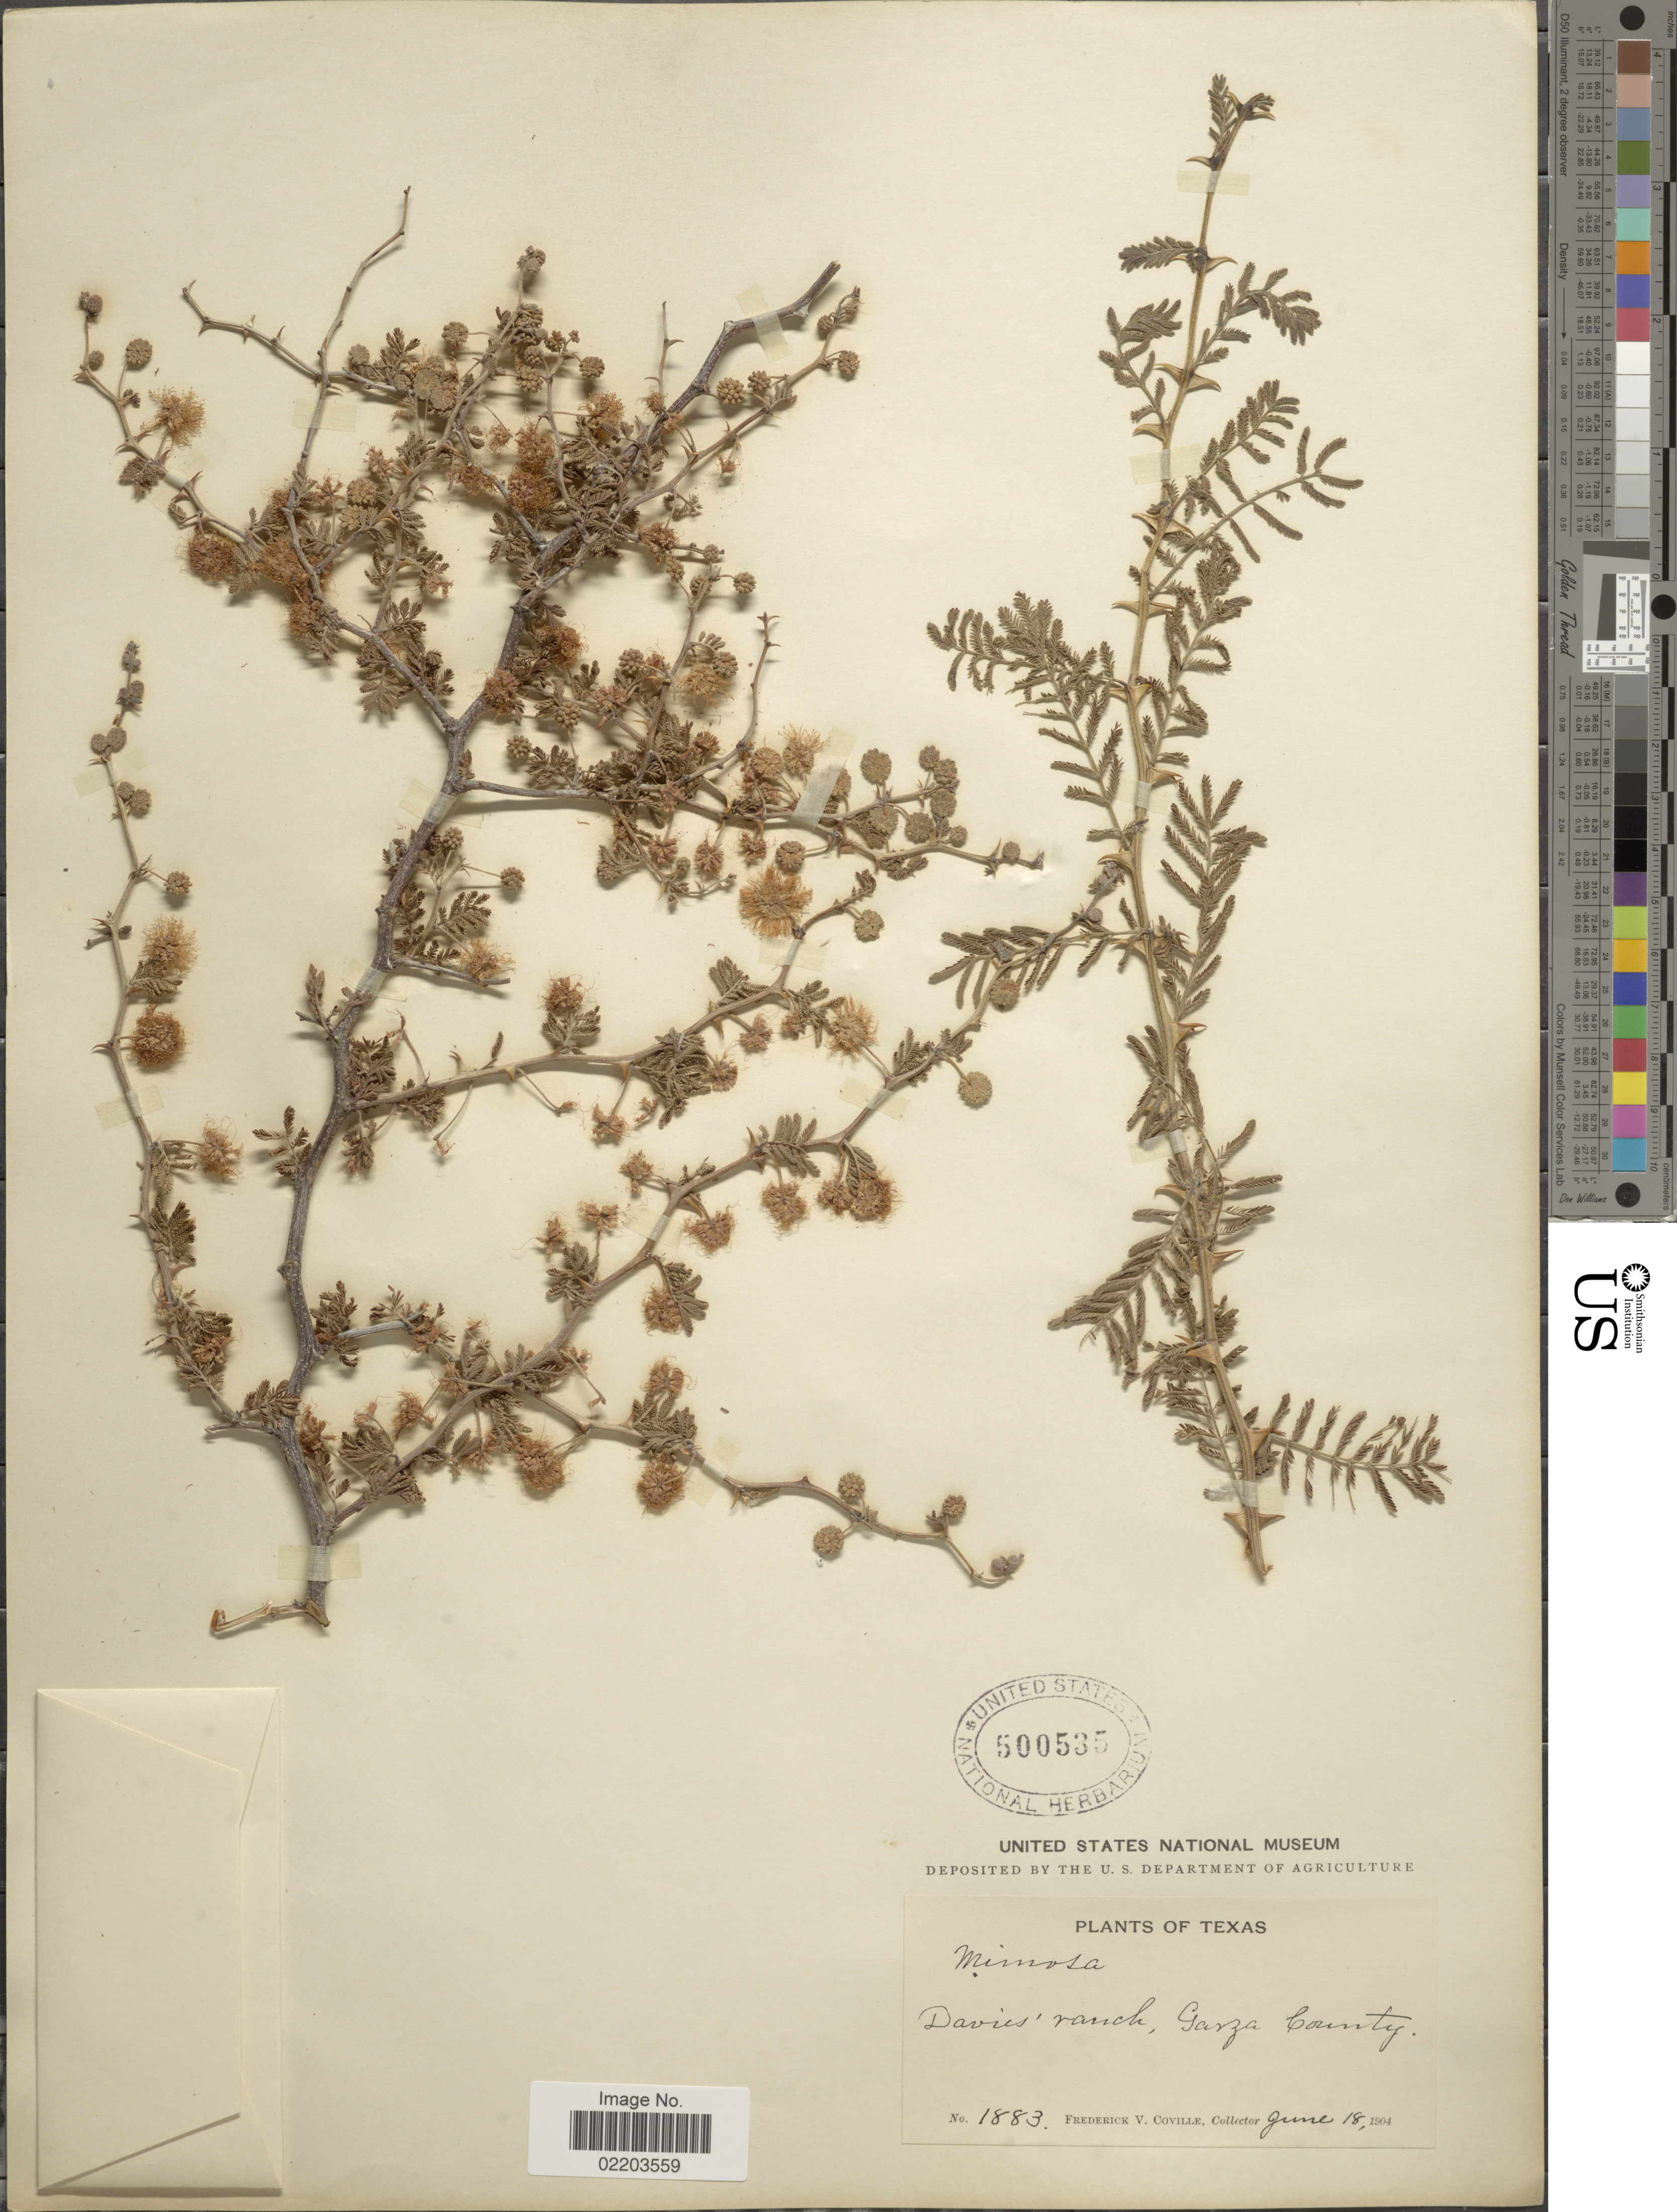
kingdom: Plantae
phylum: Tracheophyta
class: Magnoliopsida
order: Fabales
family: Fabaceae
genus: Mimosa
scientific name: Mimosa biuncifera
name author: Benth.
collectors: F. V. Coville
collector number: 1883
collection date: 1904-06-18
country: United States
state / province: Texas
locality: Davies' ranch, Garza County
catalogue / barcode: US 500535